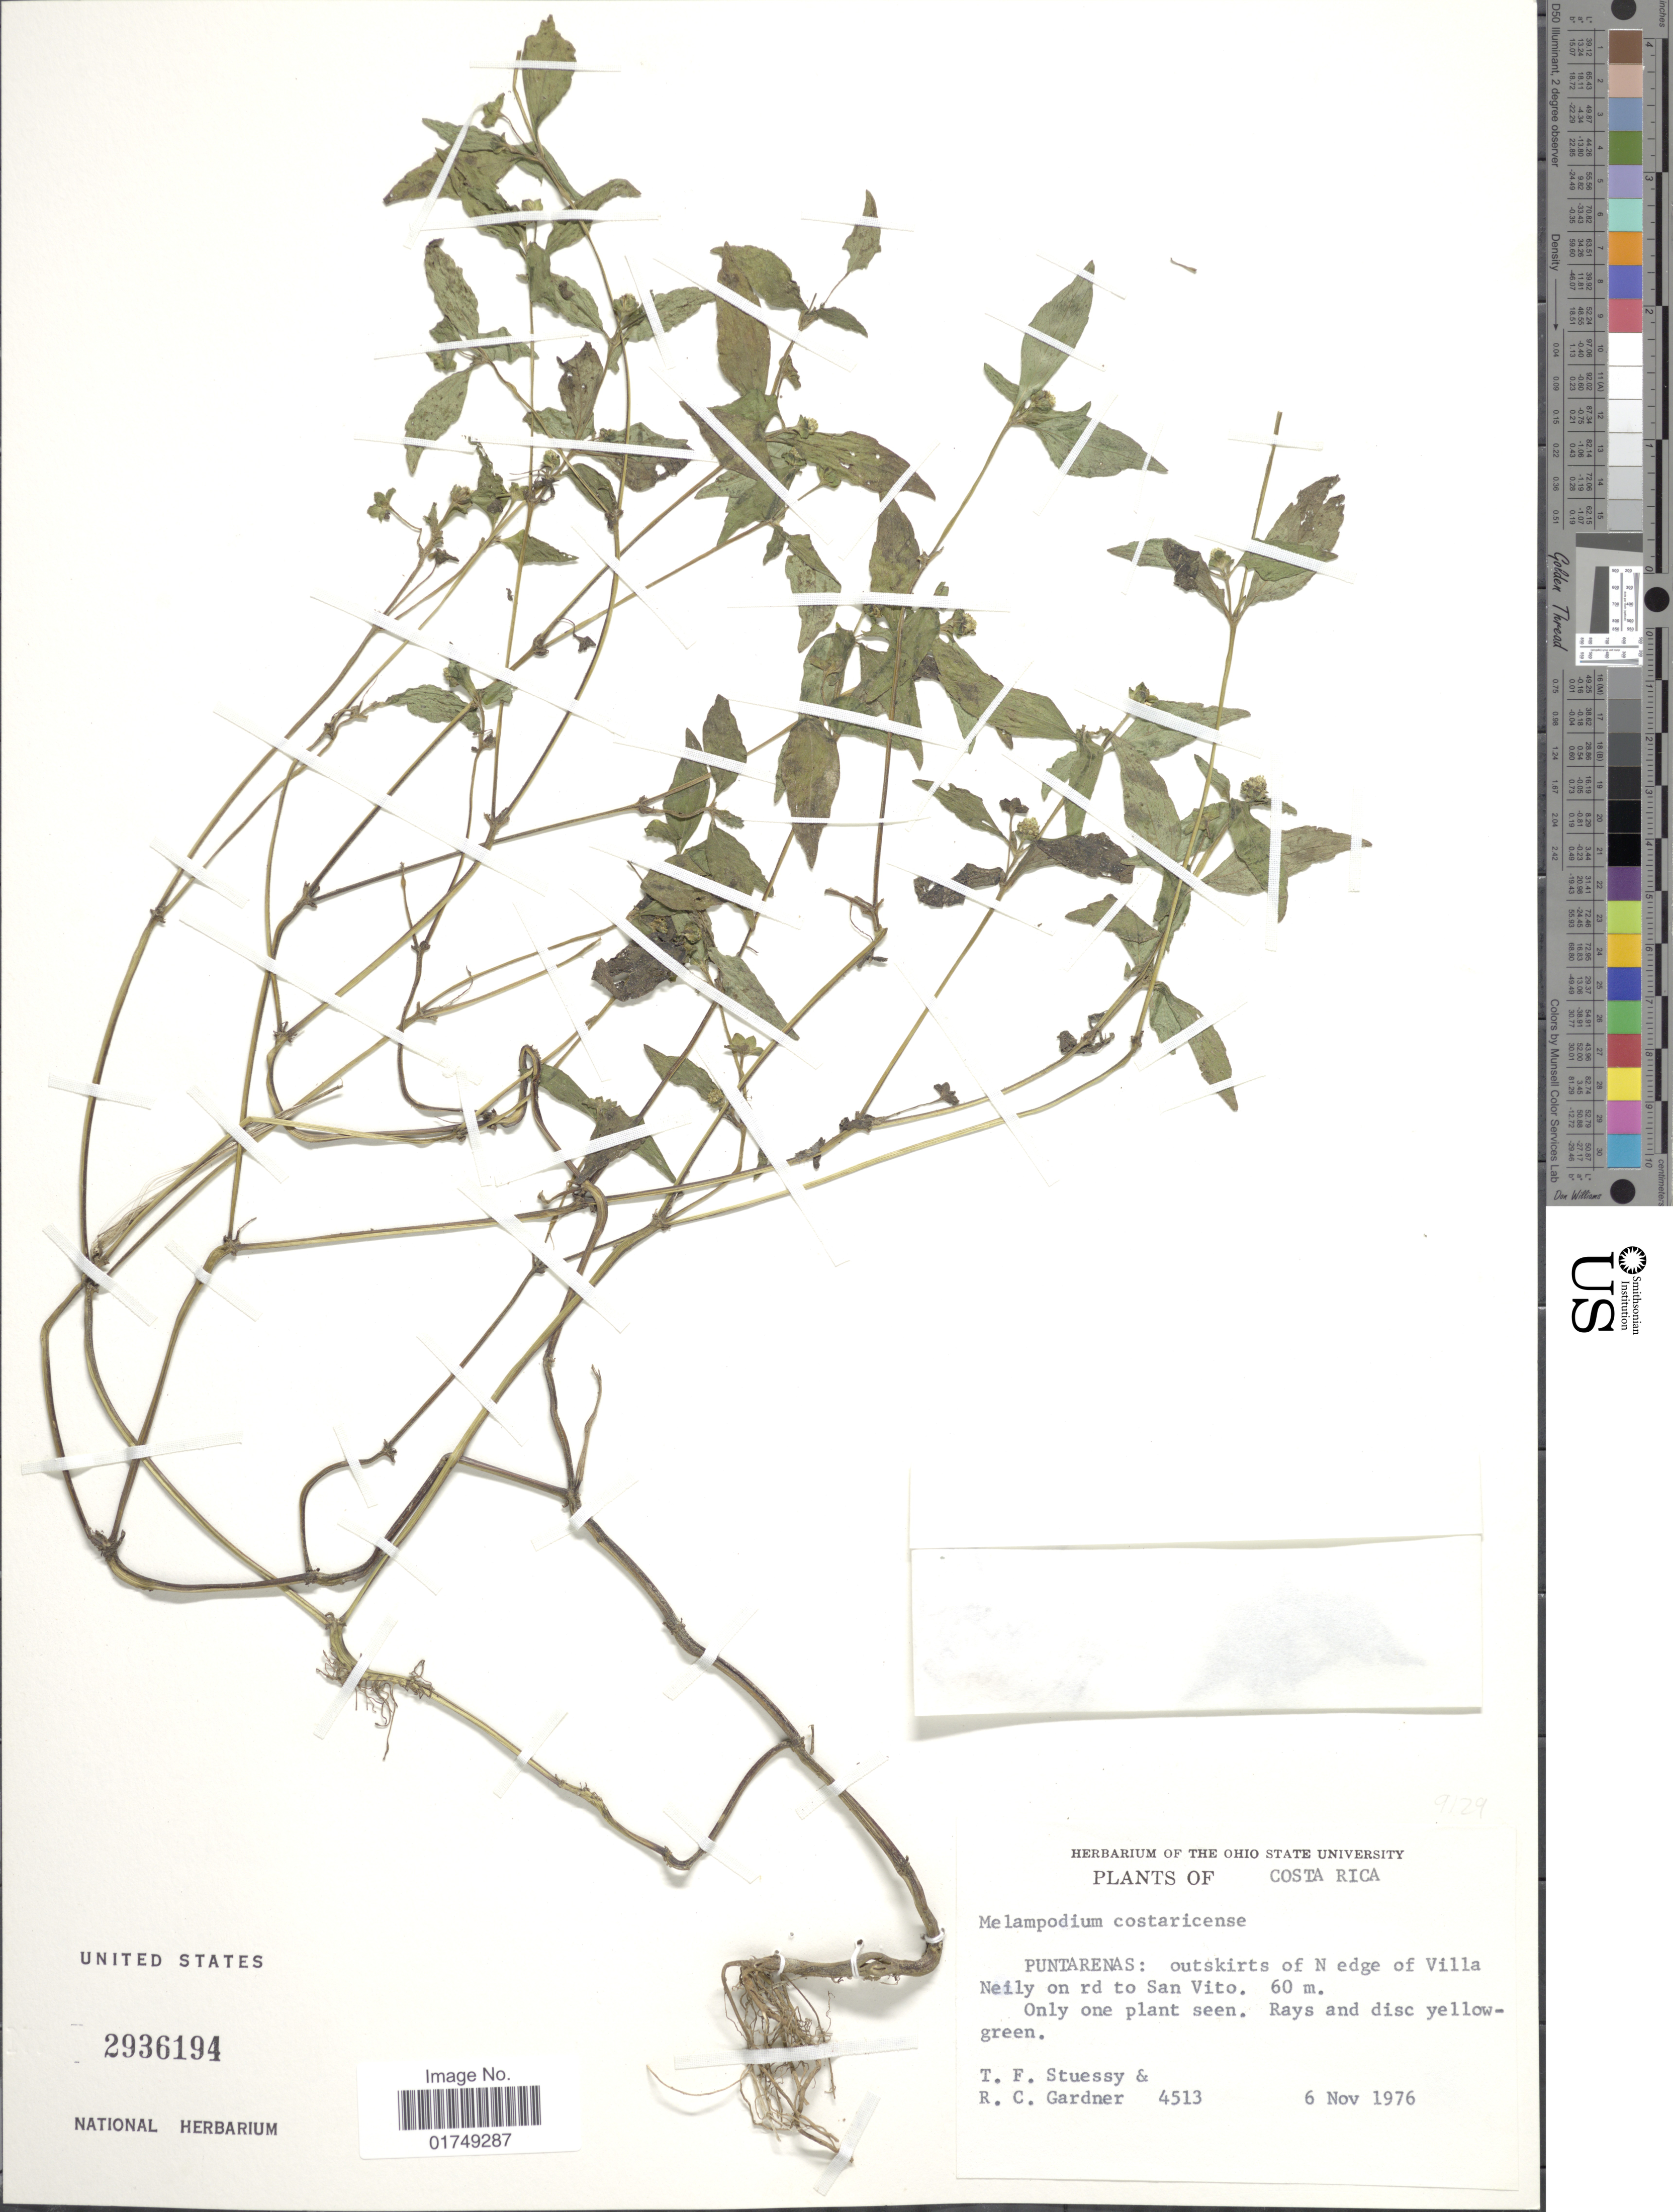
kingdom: Plantae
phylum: Tracheophyta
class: Magnoliopsida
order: Asterales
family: Asteraceae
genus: Melampodium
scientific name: Melampodium costaricense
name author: Stuessy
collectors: T. Stuessy & R. C. Gardner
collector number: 4513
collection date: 1976-11-06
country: Costa Rica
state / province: Puntarenas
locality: N edge of Villa Neily on rd to San Vito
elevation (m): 60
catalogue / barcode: US 2936194